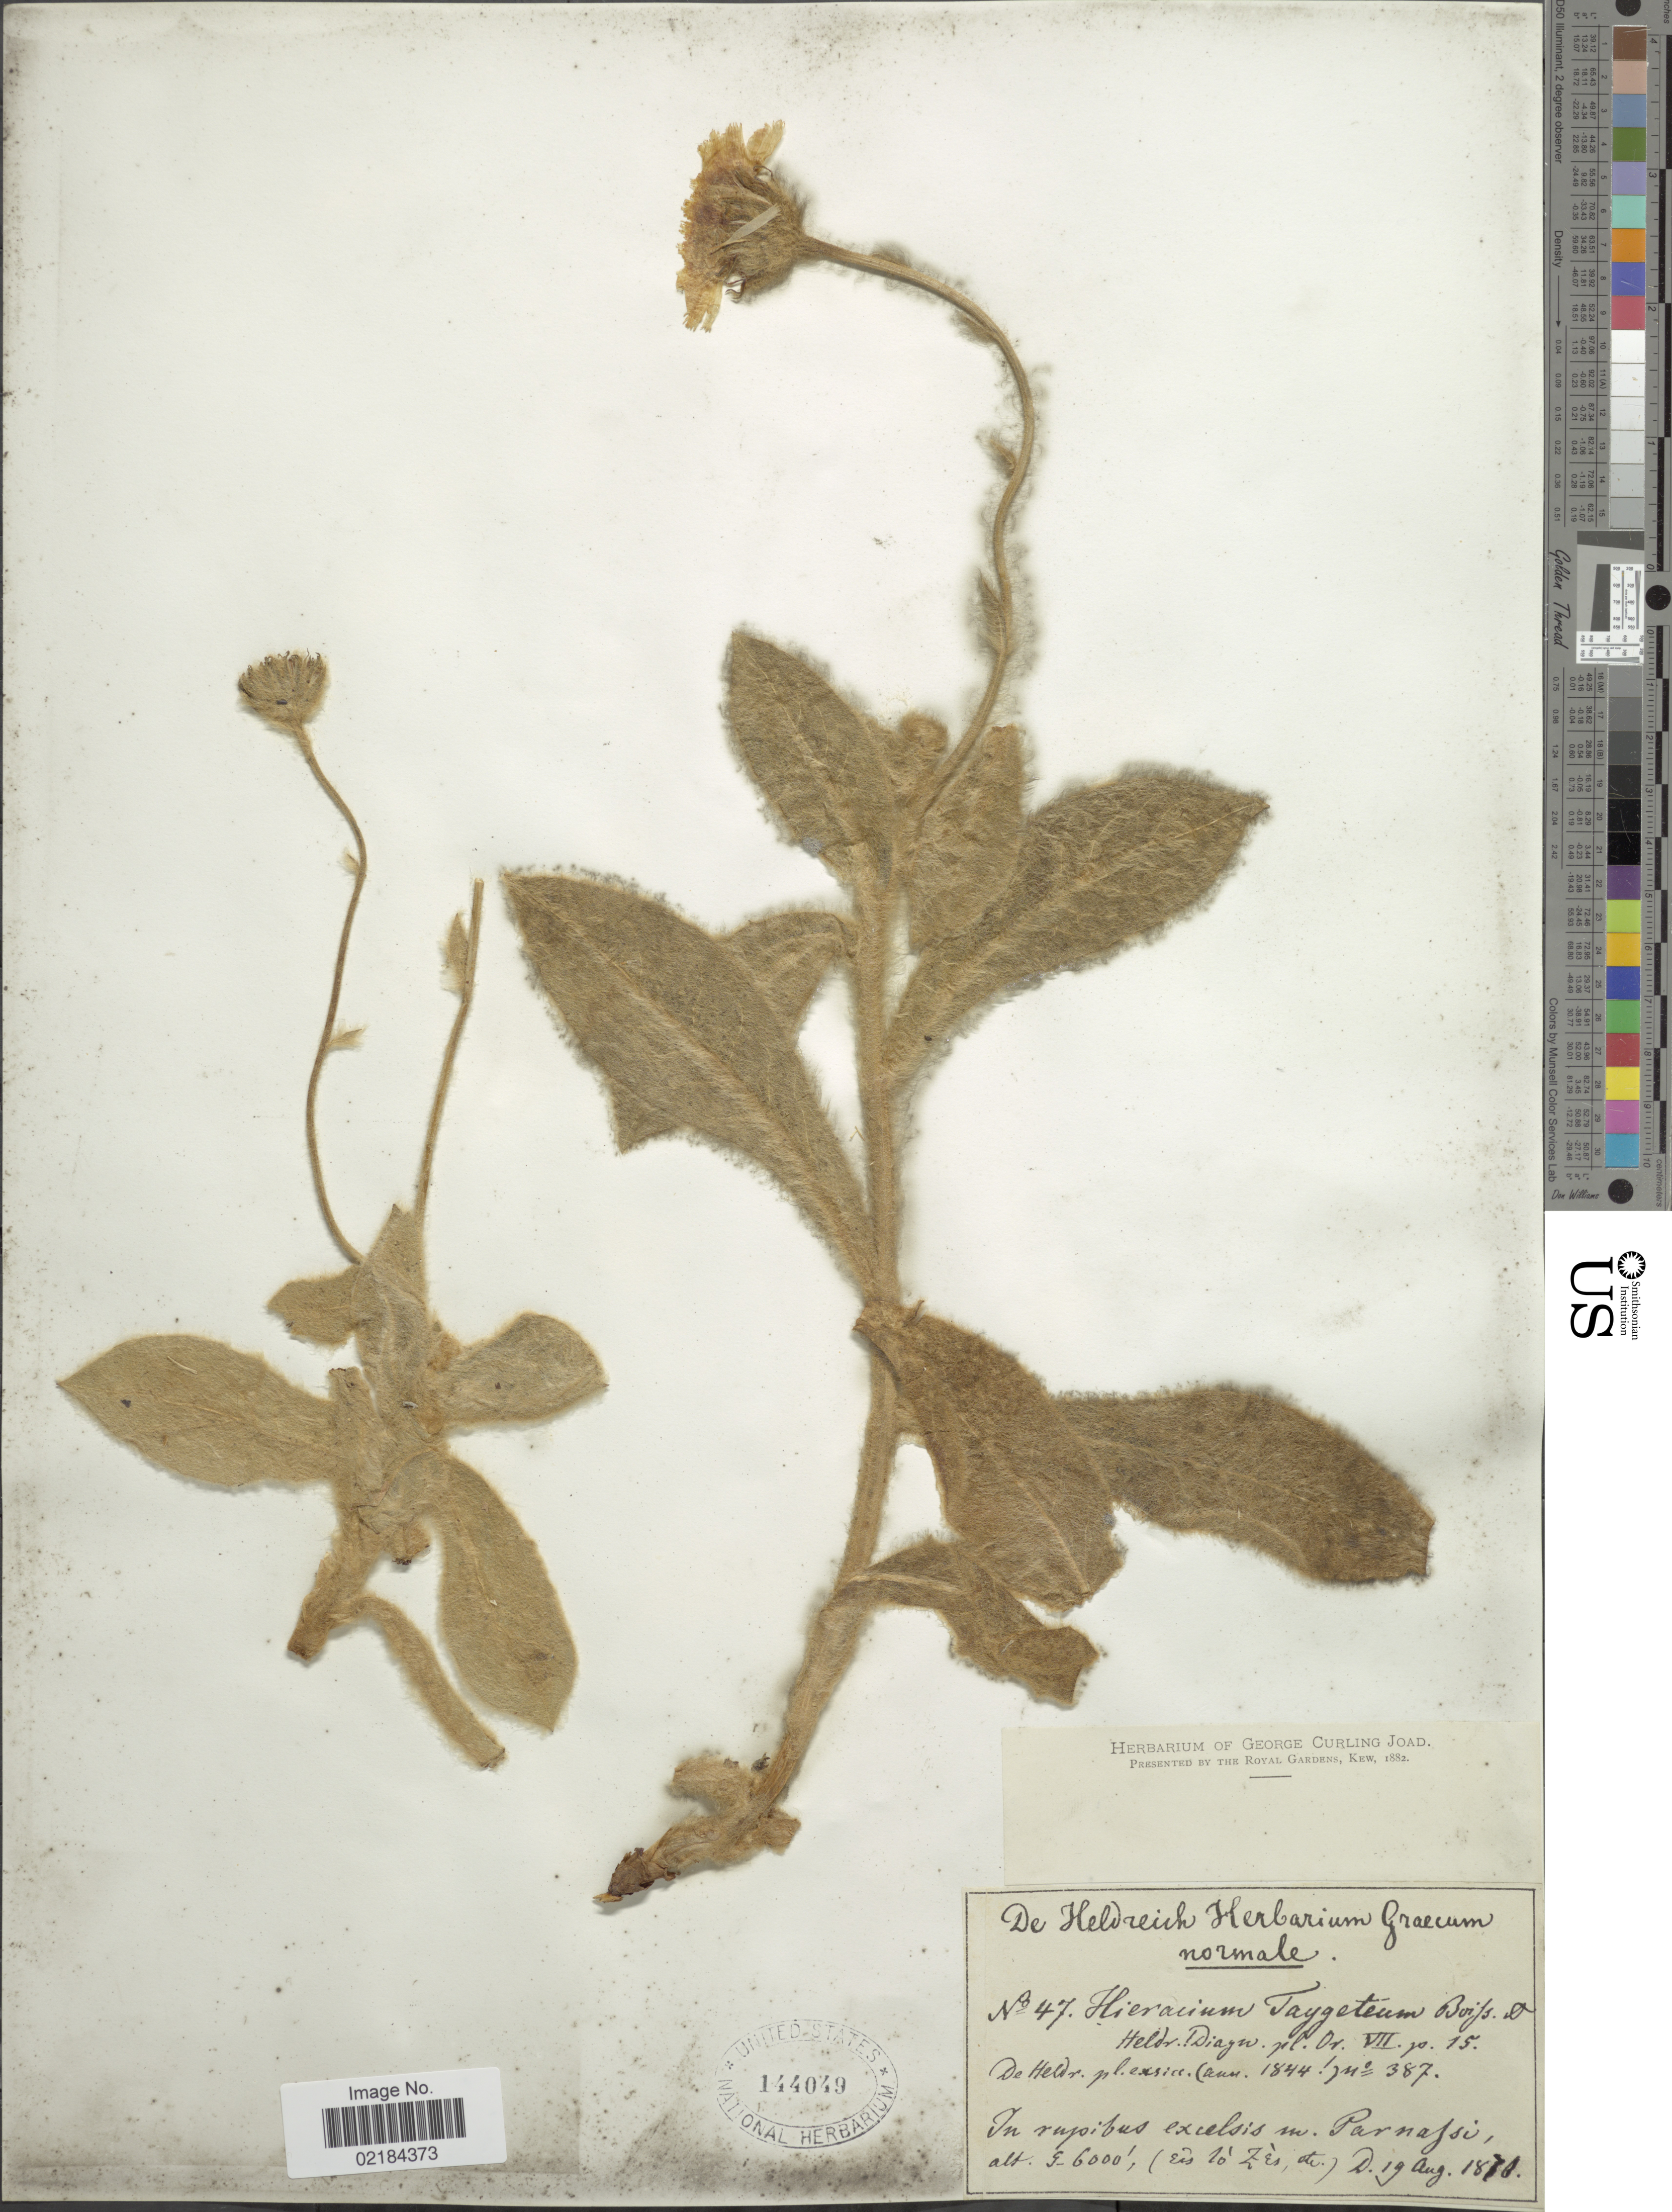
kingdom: Plantae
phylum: Tracheophyta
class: Magnoliopsida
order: Asterales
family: Asteraceae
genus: Hieracium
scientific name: Hieracium pannosum subsp. taygeteum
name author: (Boiss. & Heldr.) Greuter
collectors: ex herb. De Heldreich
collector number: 47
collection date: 1870-08-19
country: Greece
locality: In rupibus excelsis u. Paranassi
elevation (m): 1524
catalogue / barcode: US 144049